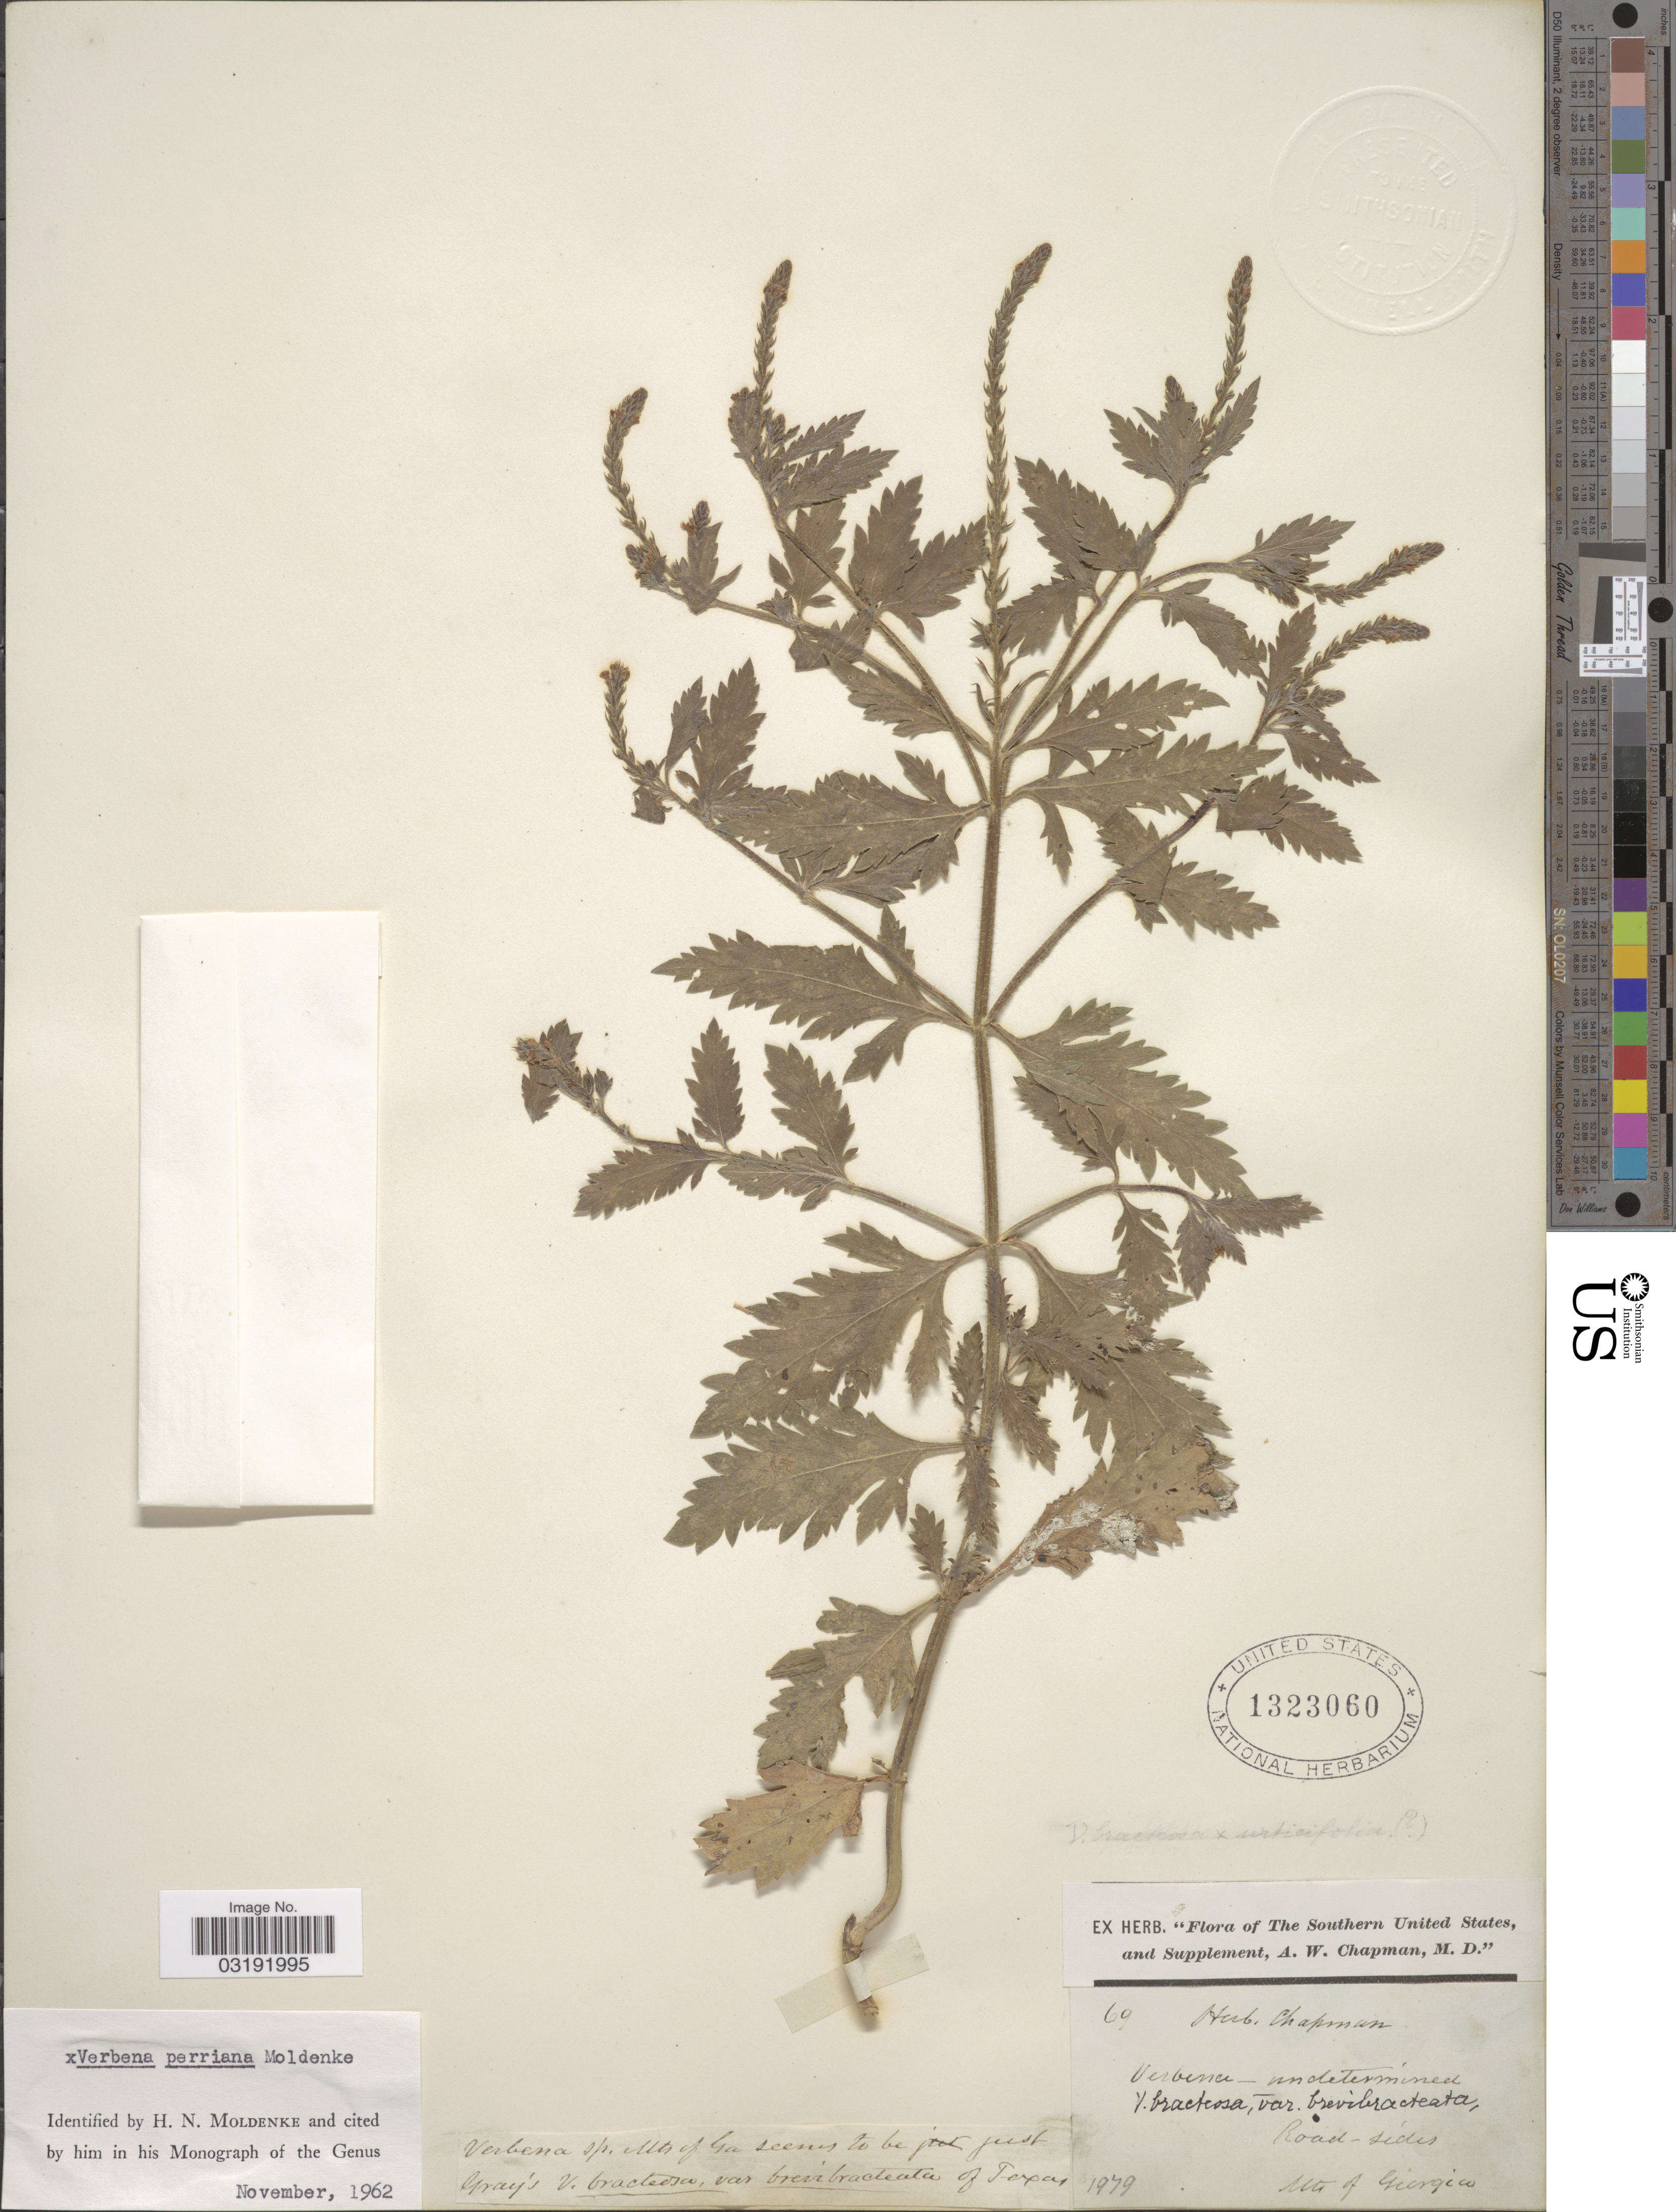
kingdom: Plantae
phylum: Tracheophyta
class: Magnoliopsida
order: Lamiales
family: Verbenaceae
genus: Verbena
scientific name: Verbena perriana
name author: Moldenke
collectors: ex herb. A.W. Chapman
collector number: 69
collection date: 1979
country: United States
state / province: Georgia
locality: The Southern United States, and Supplement. Roadsides. Mts of Georgia.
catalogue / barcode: US 1323060